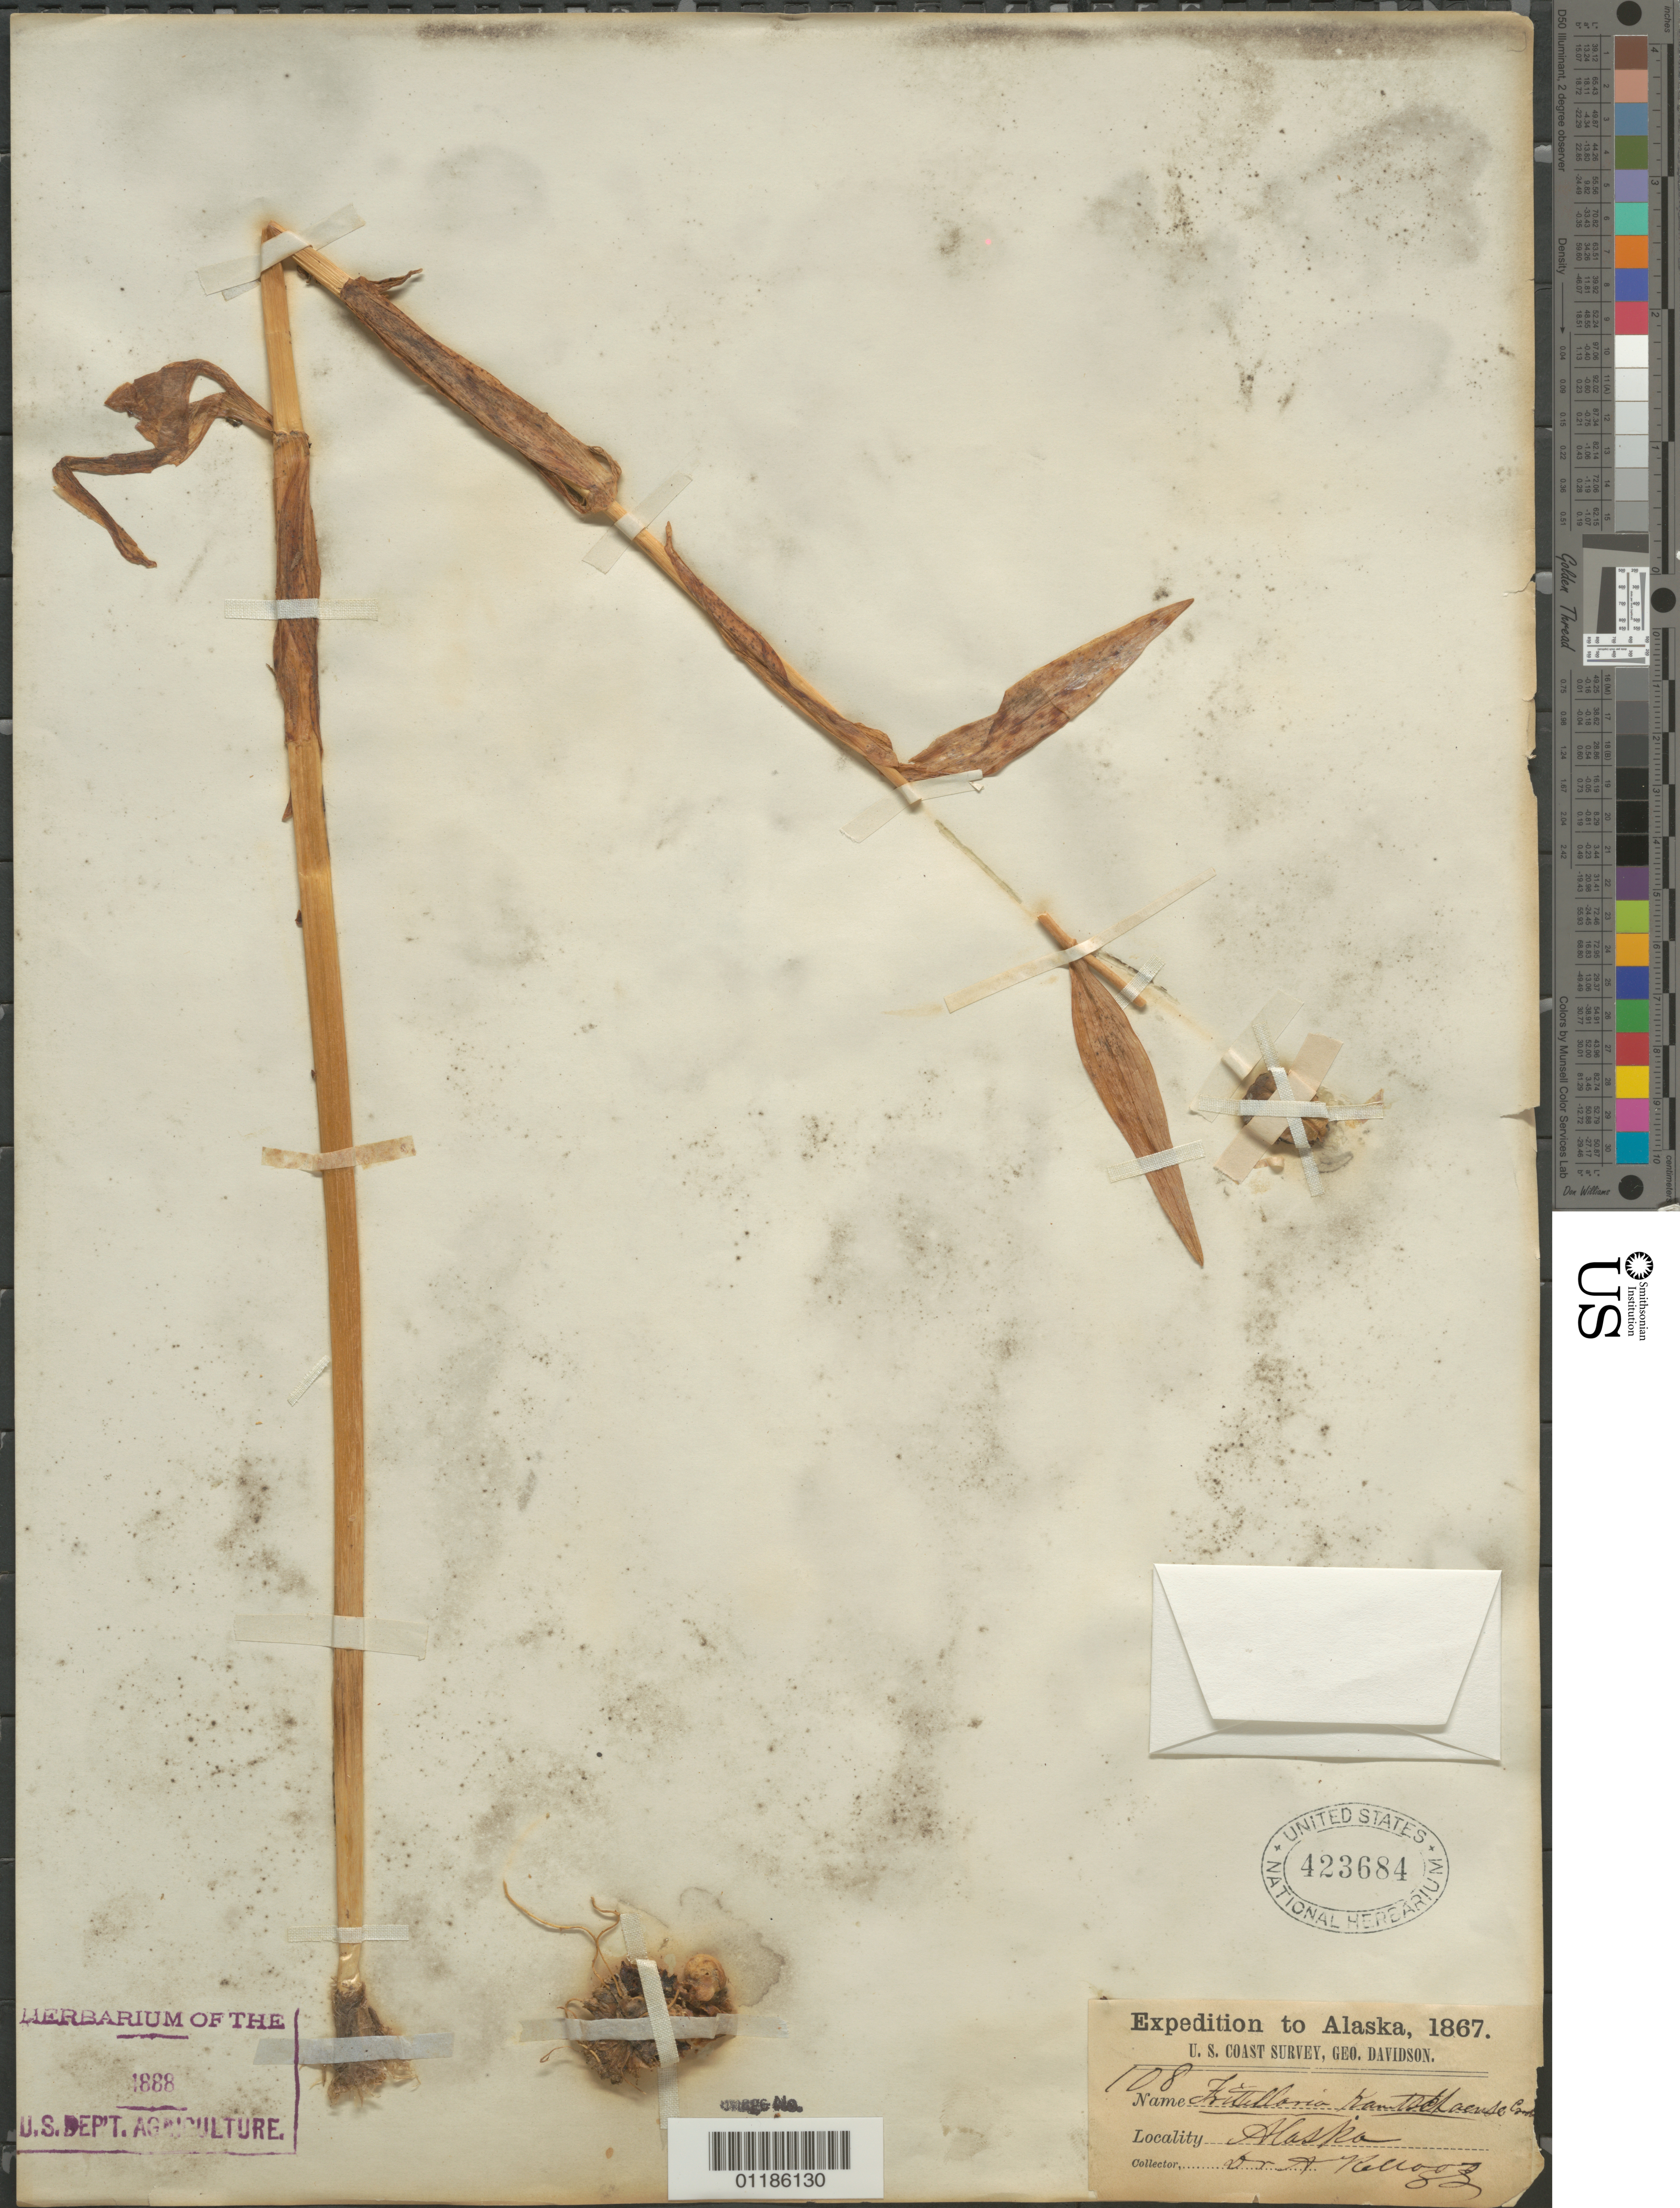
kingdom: Plantae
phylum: Tracheophyta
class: Liliopsida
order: Liliales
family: Liliaceae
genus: Fritillaria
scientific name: Fritillaria kamtschatcensis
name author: Torr.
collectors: A. Kellogg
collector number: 108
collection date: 1867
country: United States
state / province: Alaska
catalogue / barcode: US 423684